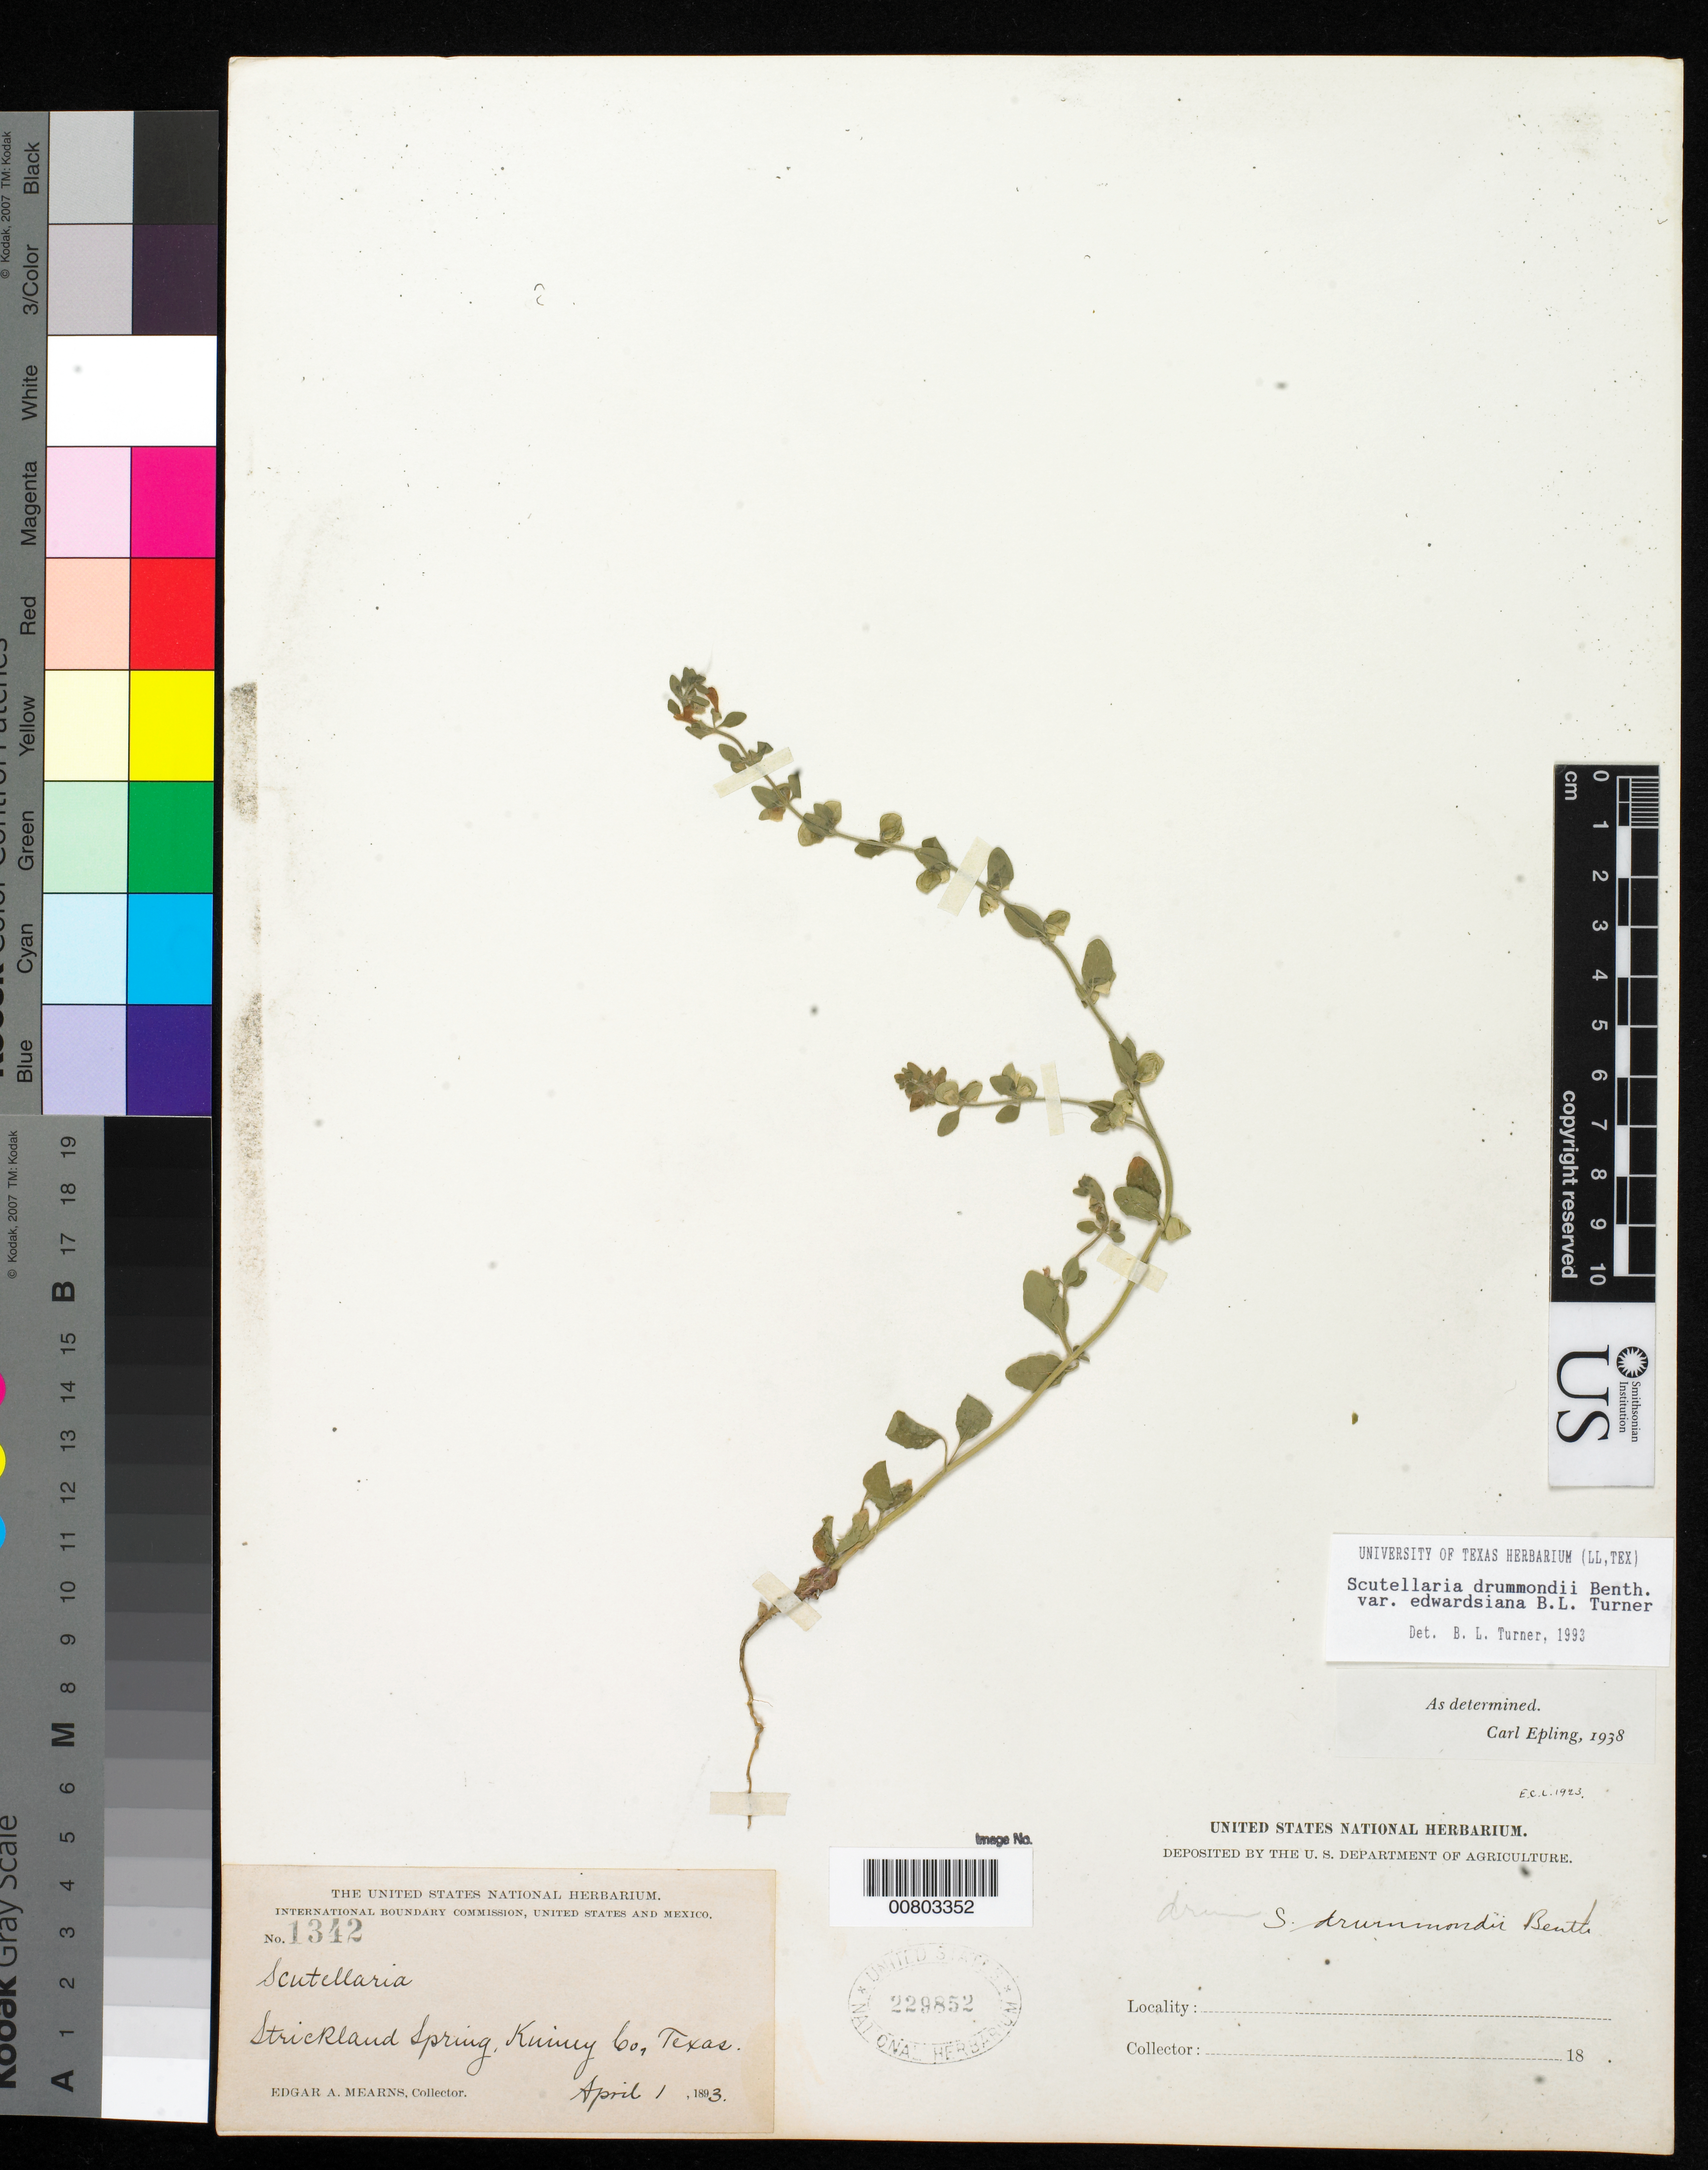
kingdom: Plantae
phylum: Tracheophyta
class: Magnoliopsida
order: Lamiales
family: Lamiaceae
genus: Scutellaria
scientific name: Scutellaria drummondii var. edwardsiana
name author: Benth.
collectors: E. A. Mearns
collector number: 1342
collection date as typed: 01 Apr 1893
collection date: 1893-04-01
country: United States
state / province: Texas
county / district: Kinney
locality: Strickland Spring, Kinney County, Texas.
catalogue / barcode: US 229852